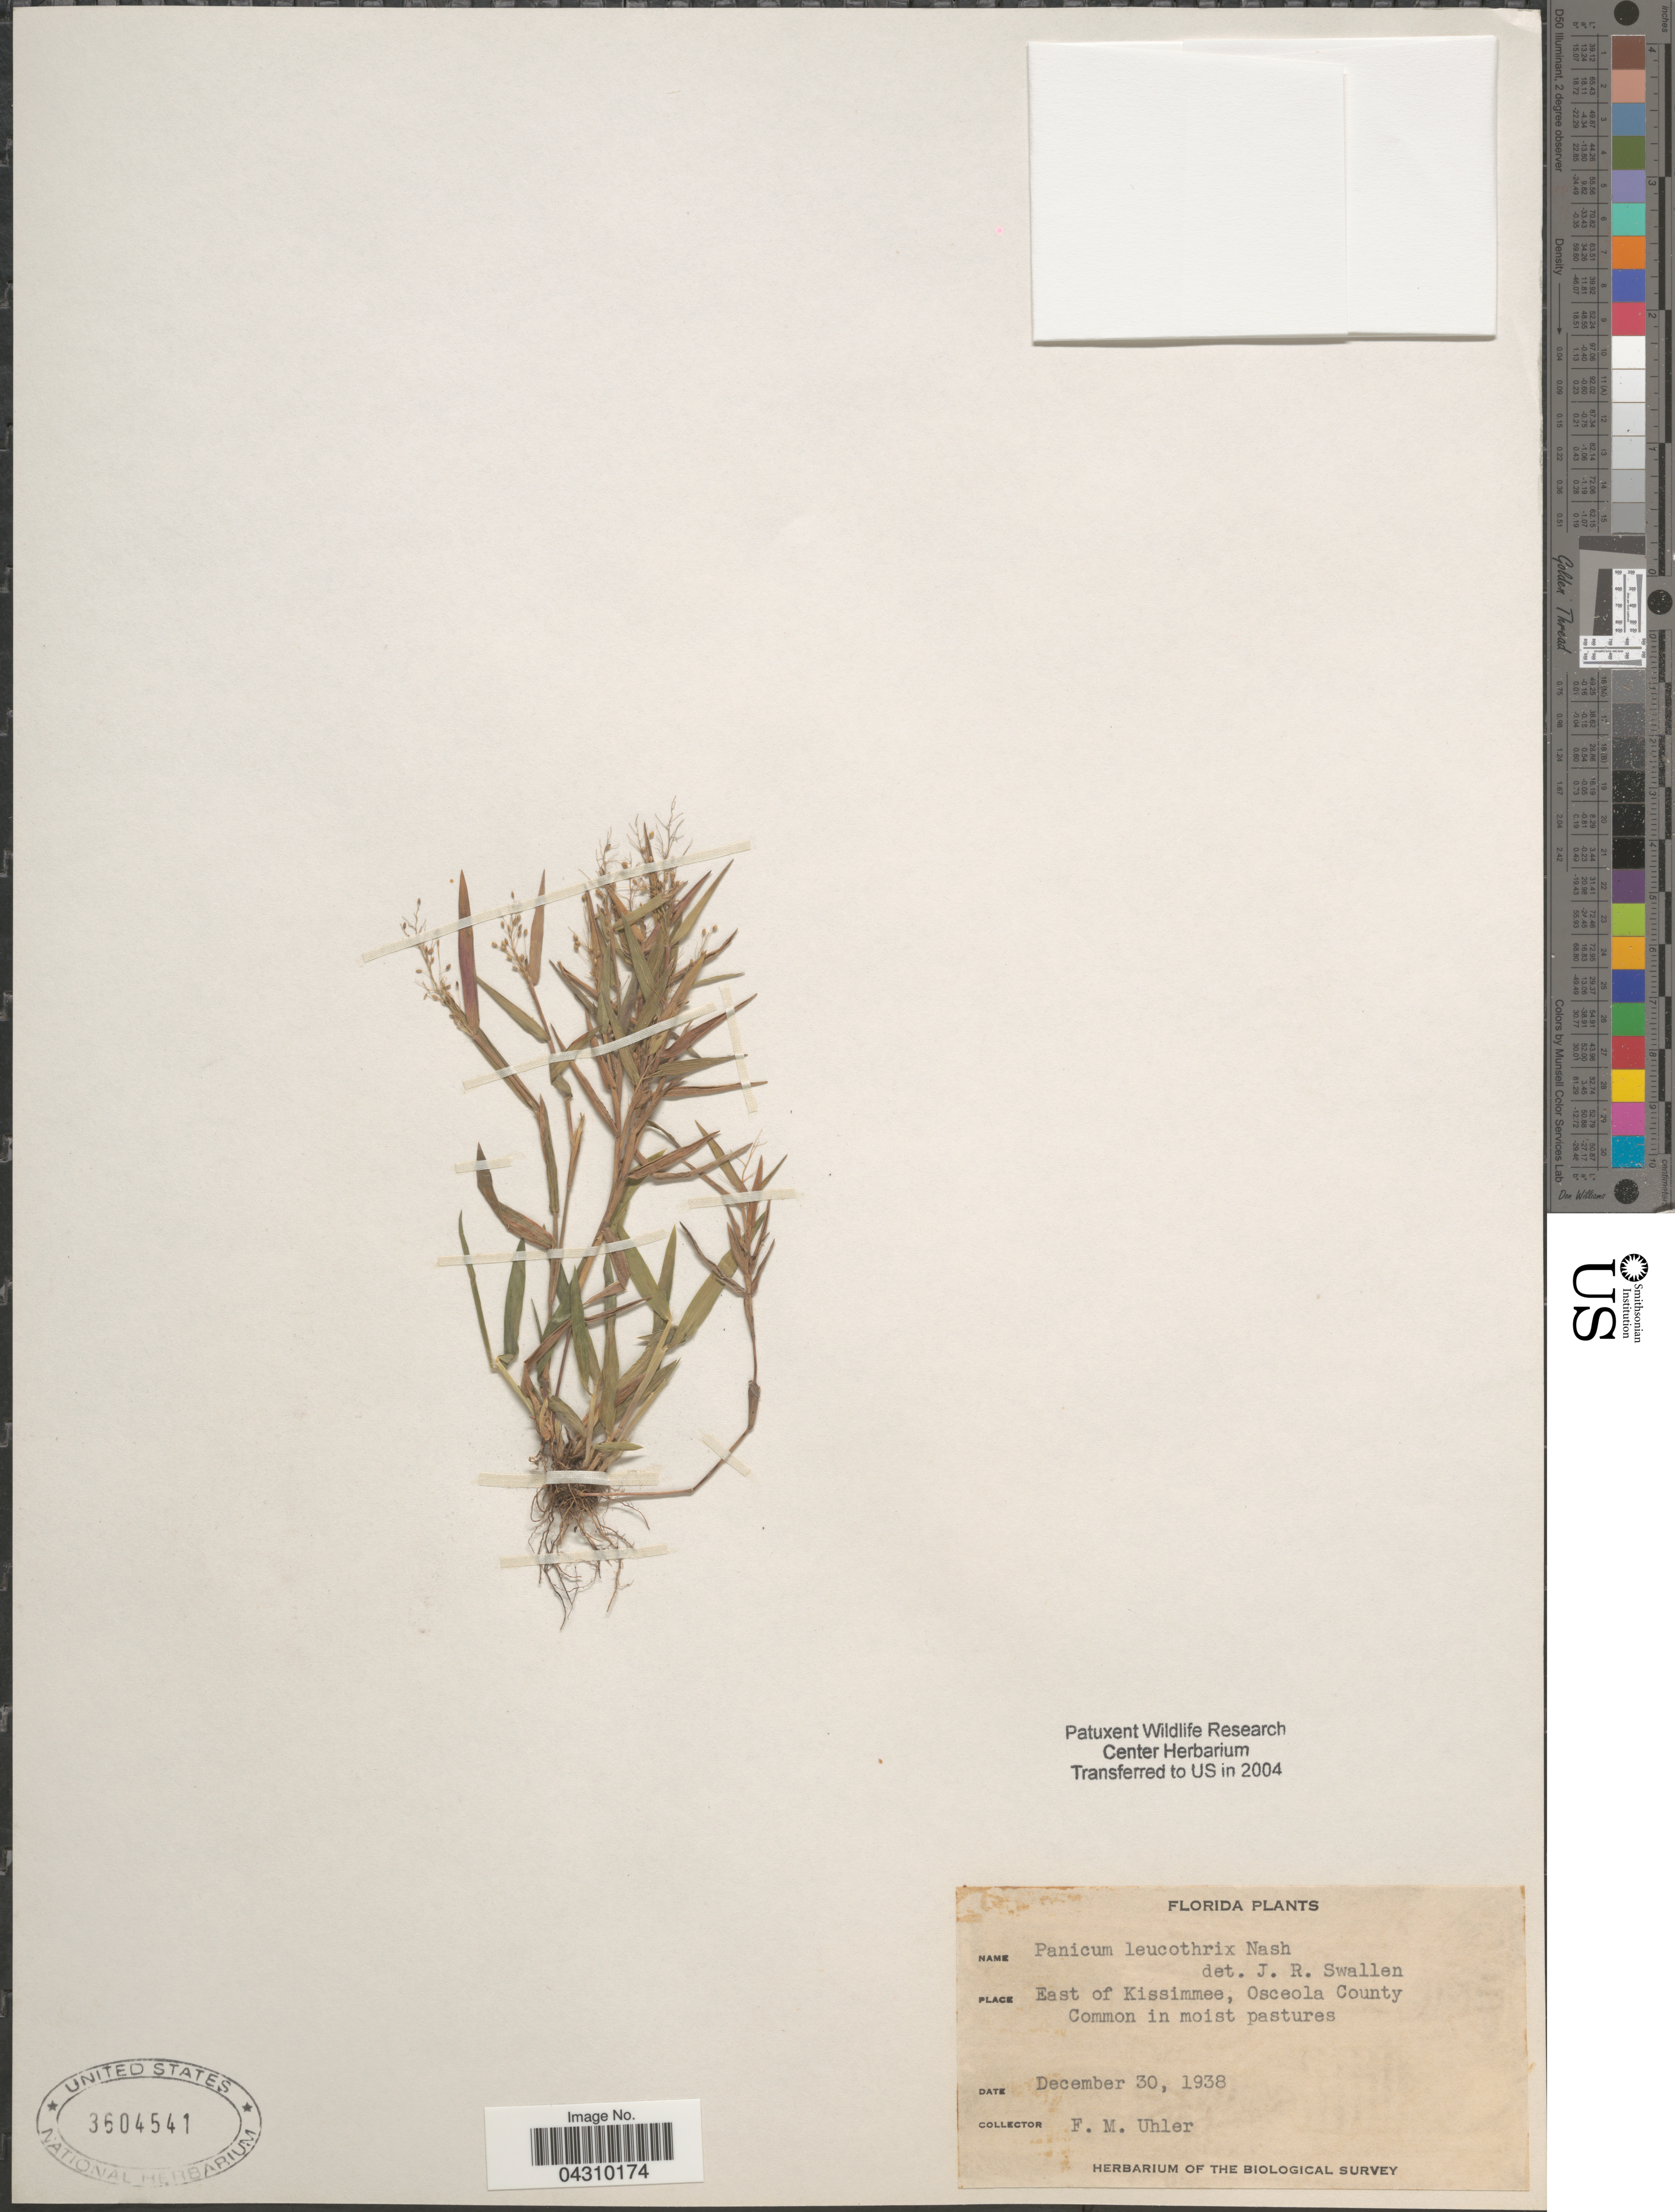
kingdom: Plantae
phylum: Tracheophyta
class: Liliopsida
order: Poales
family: Poaceae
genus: Dichanthelium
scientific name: Dichanthelium acuminatum var. acuminatum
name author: (Sw.) Gould & C.A. Clark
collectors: F. M. Uhler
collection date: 1938-12-30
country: United States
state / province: Florida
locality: East of Kissimmee, Osceola County. Common in moist pastures. The Biological Survey.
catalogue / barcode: US 3604541